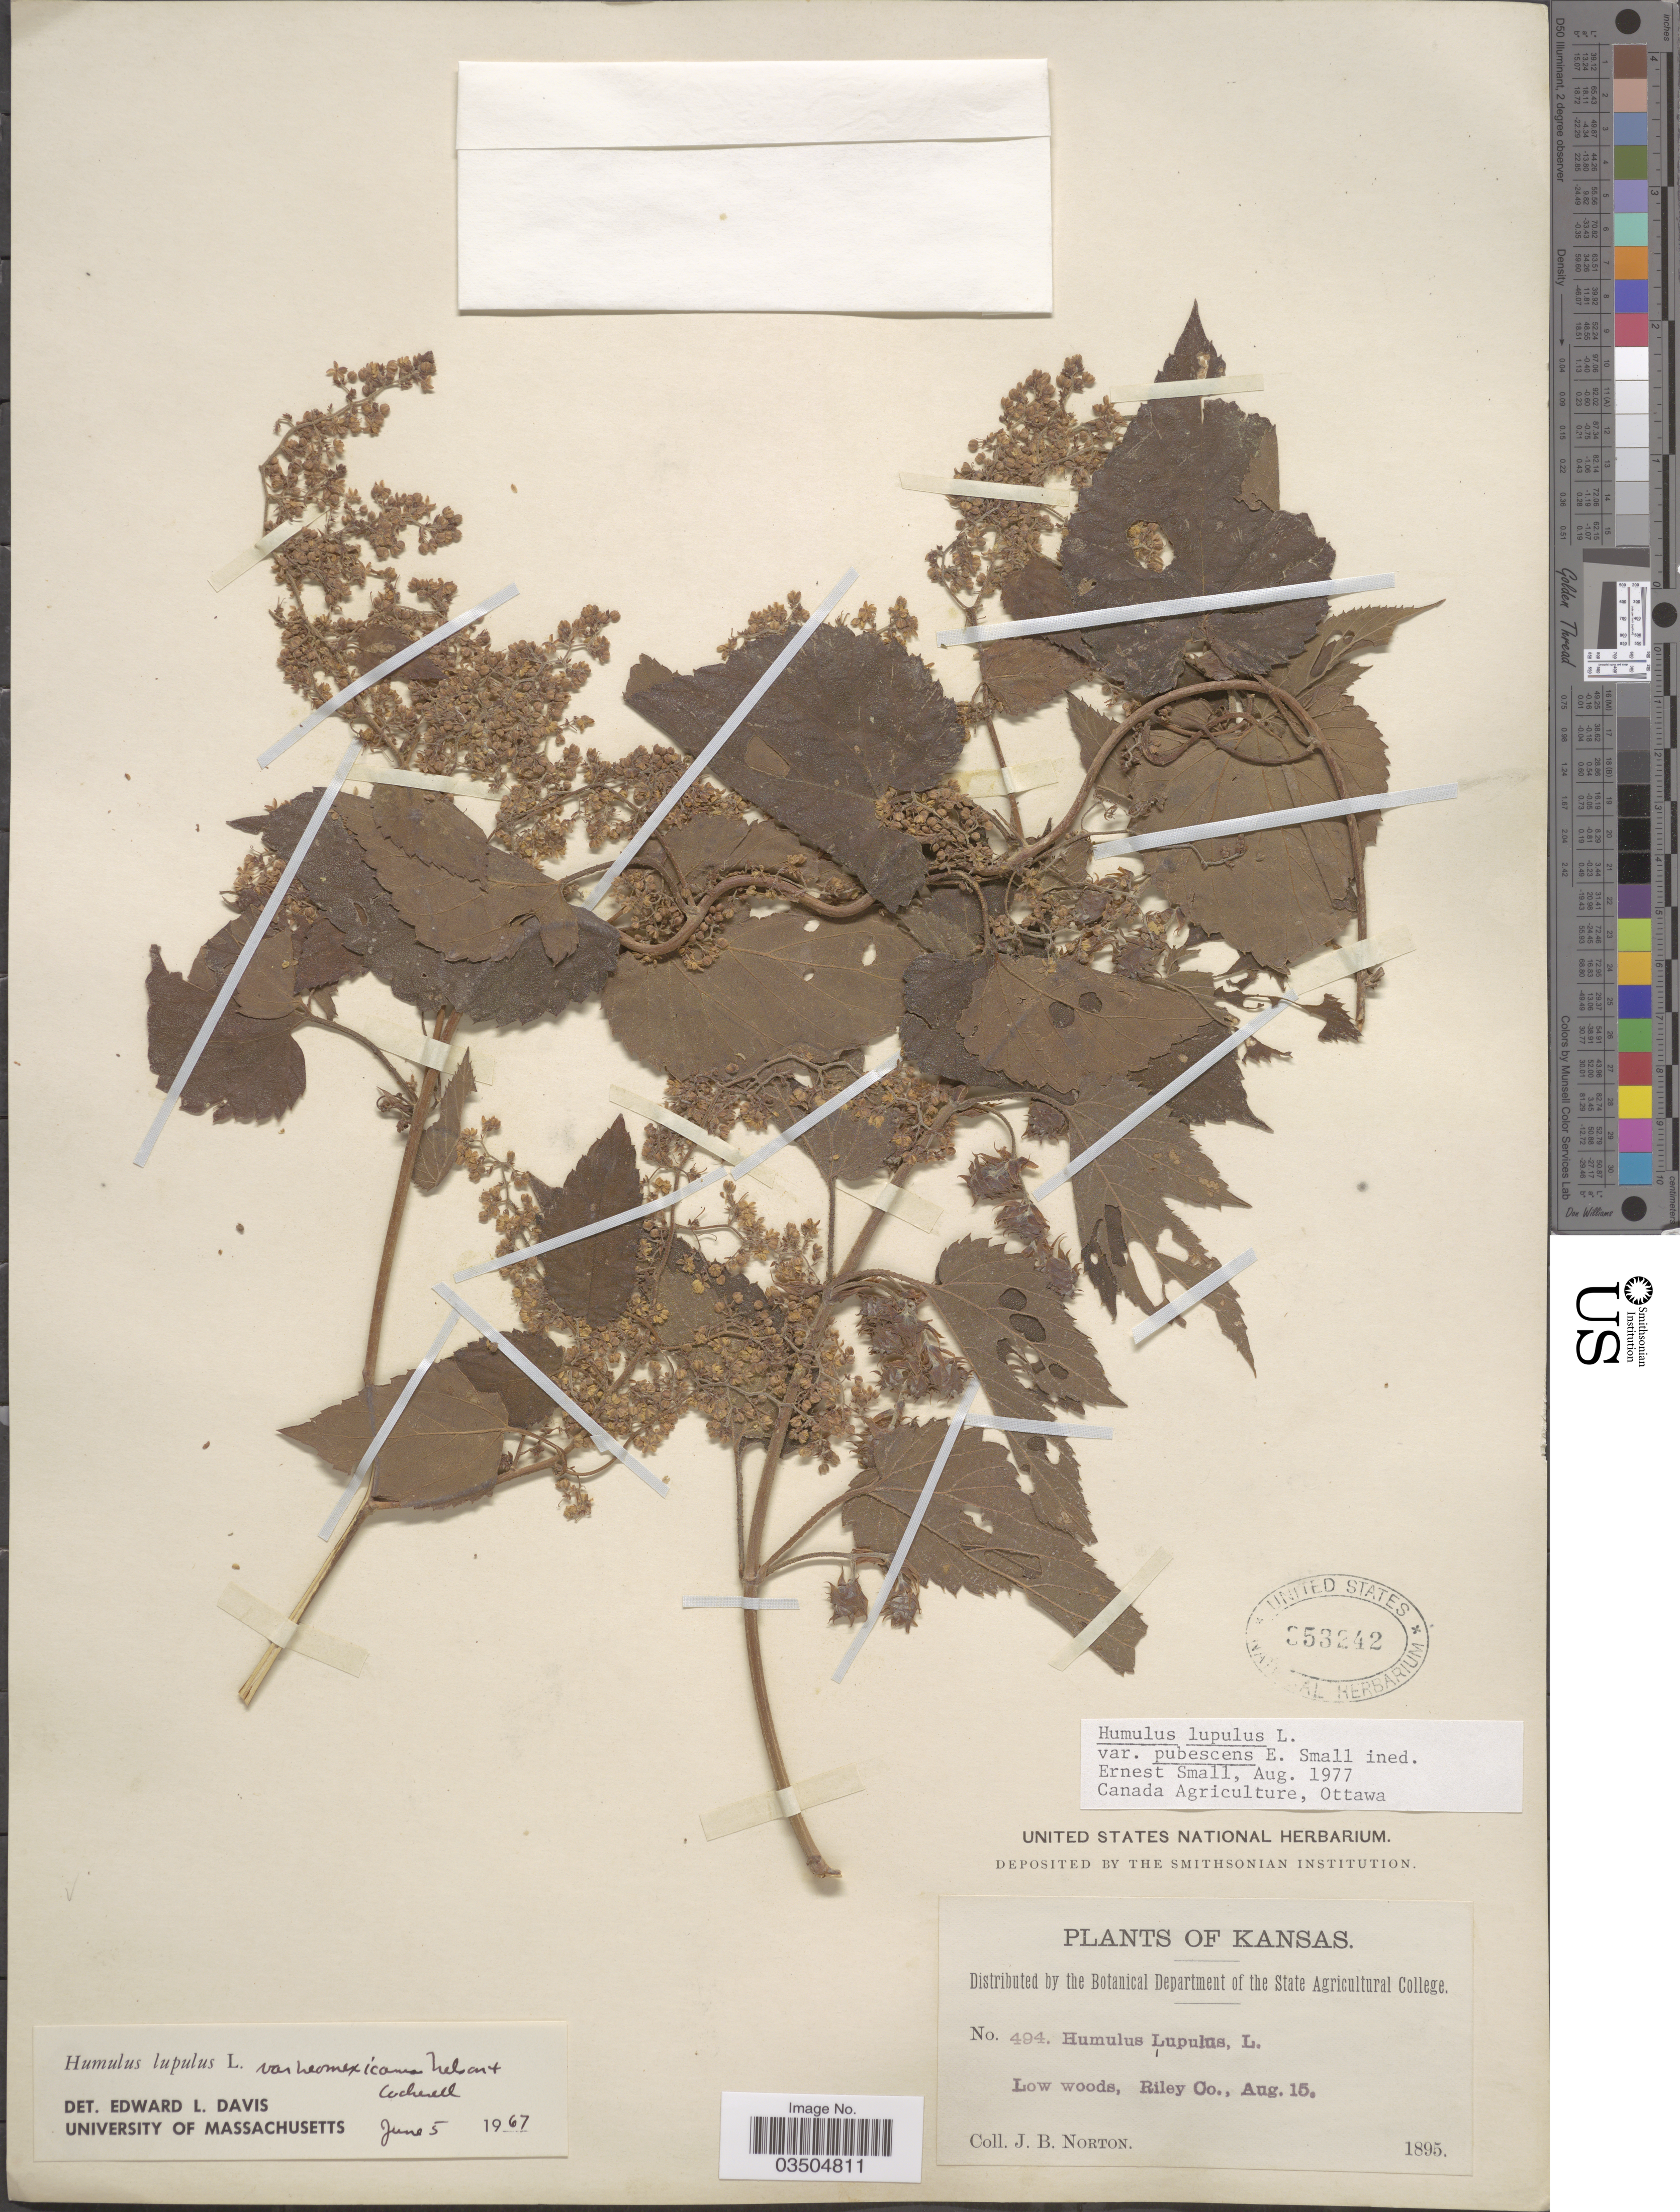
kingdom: Plantae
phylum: Tracheophyta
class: Magnoliopsida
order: Rosales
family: Cannabaceae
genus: Humulus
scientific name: Humulus pubescens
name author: (Small) Tembrock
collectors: J. B. Norton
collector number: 494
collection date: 1895-08-15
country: United States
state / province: Kansas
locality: Riley Co.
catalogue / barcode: US 353242